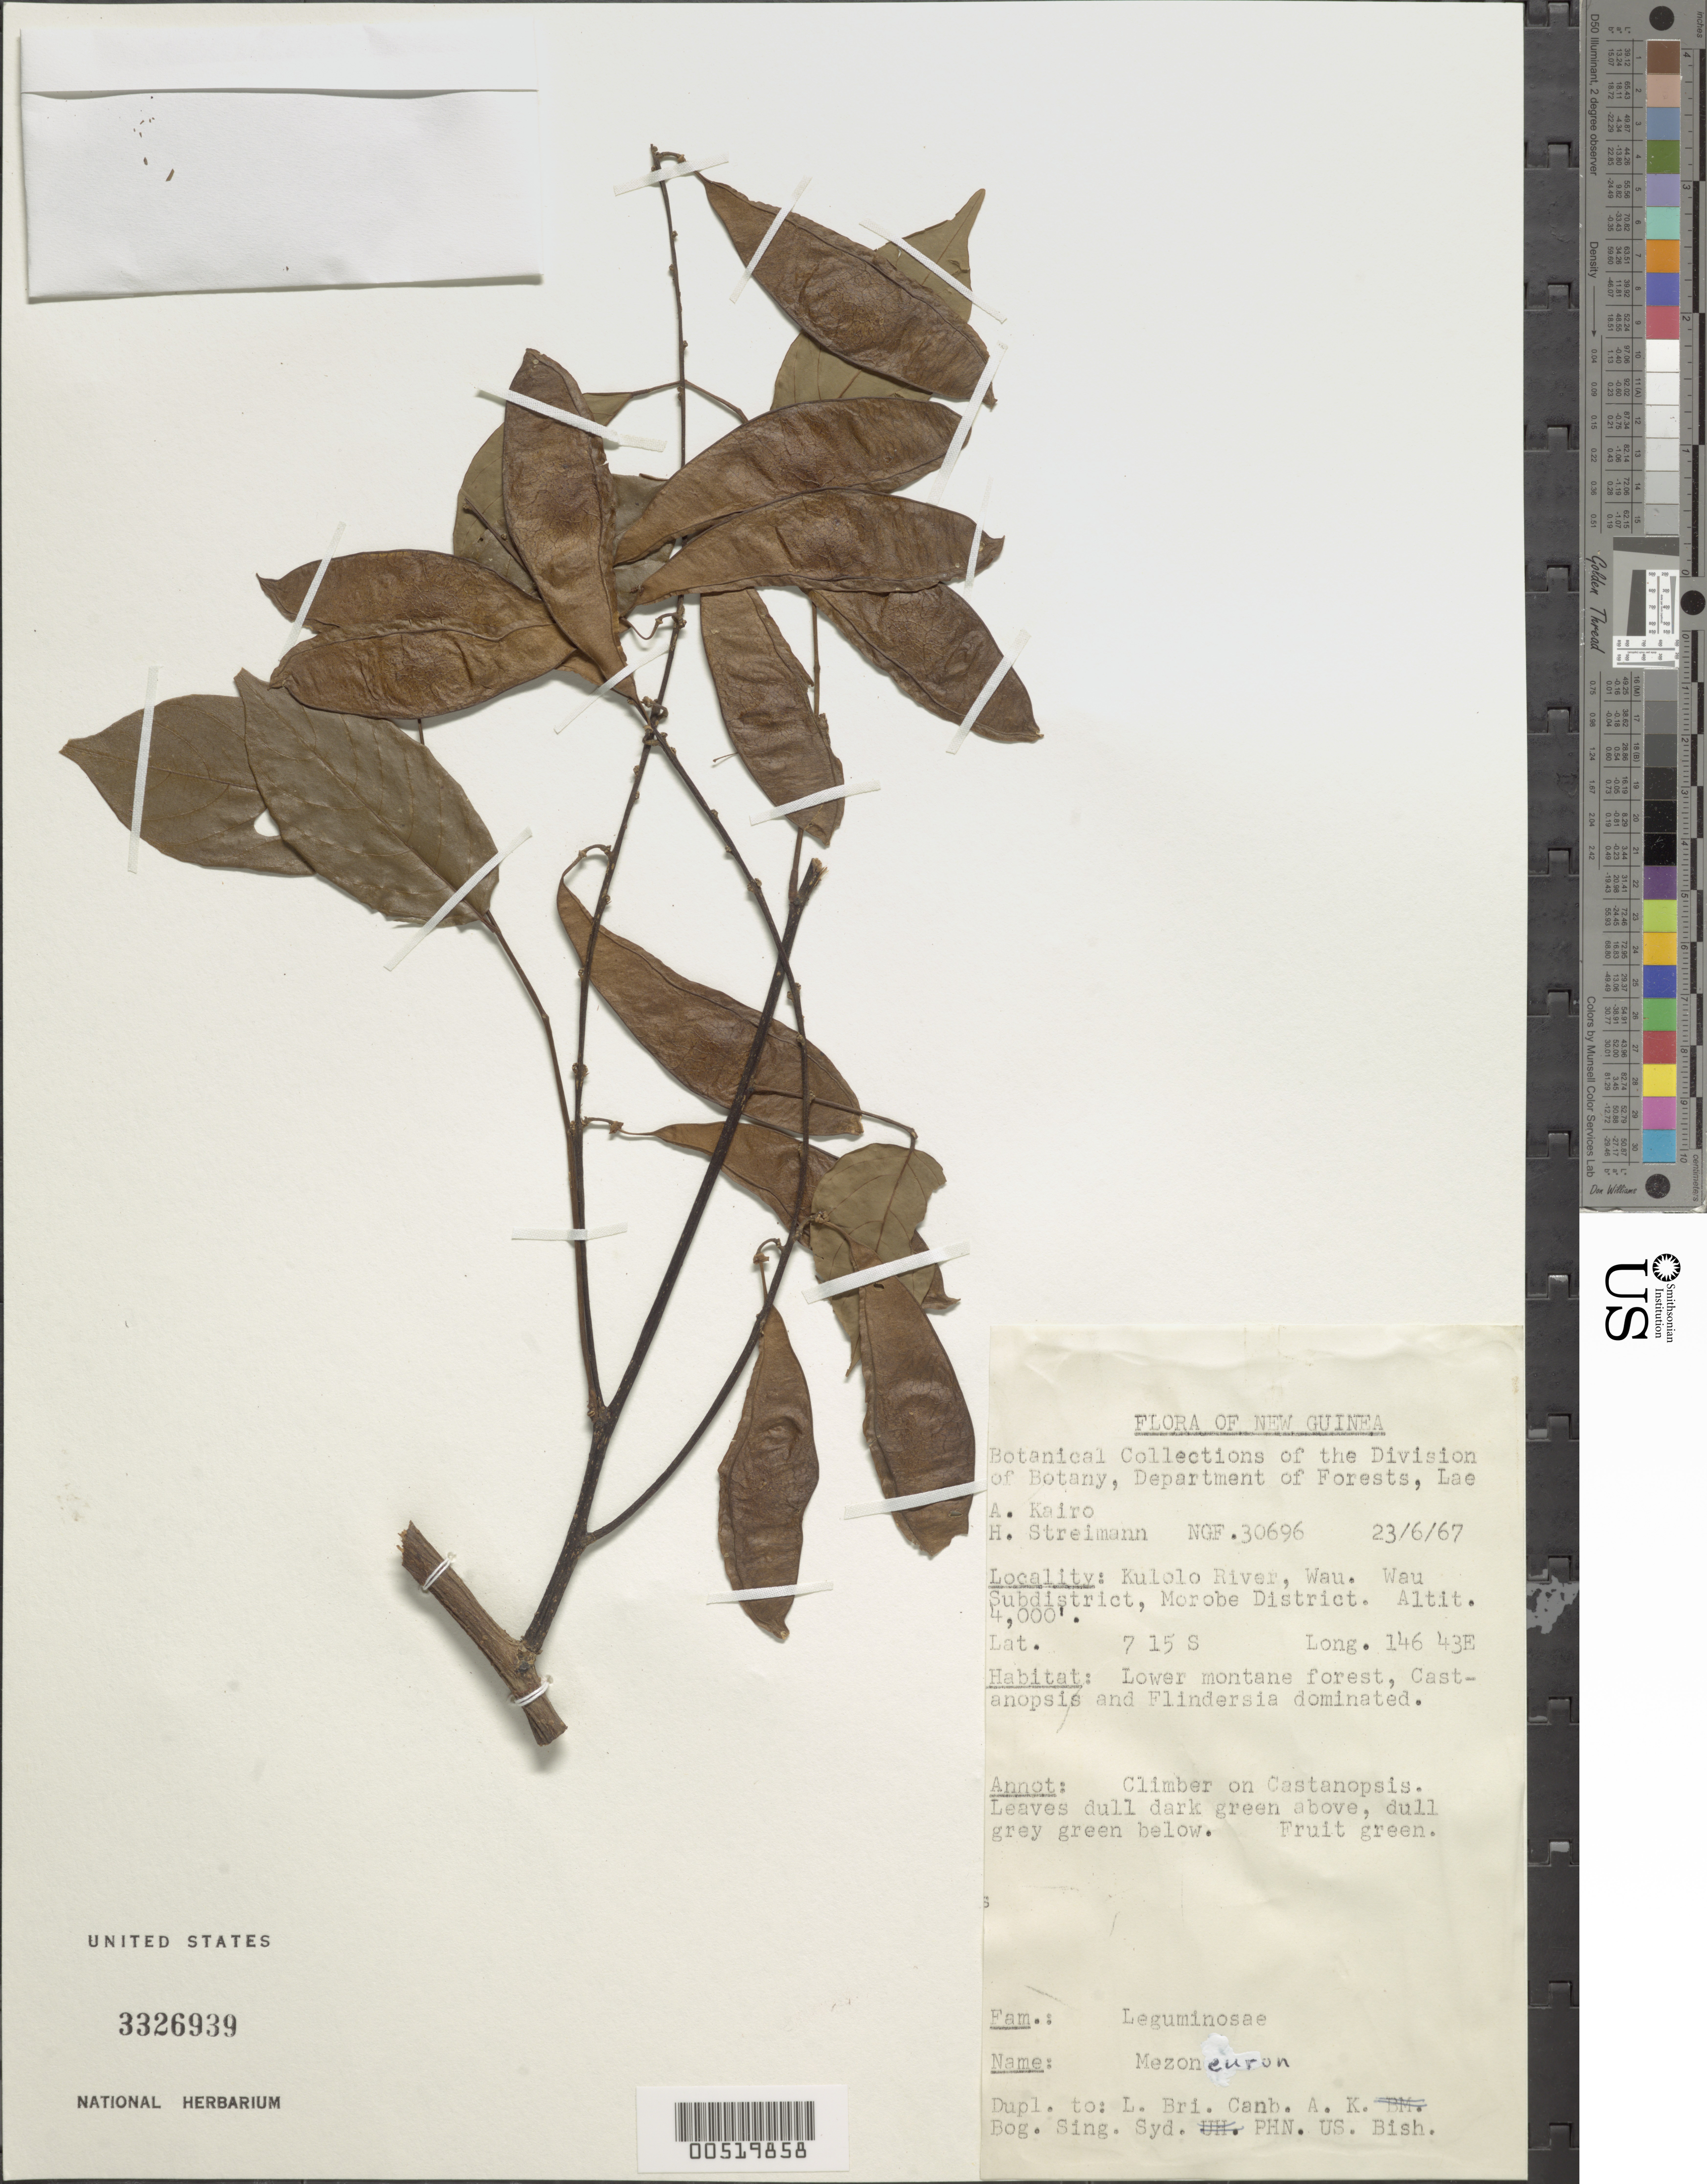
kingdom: Plantae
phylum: Tracheophyta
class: Magnoliopsida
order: Fabales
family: Fabaceae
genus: Mezoneuron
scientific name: Mezoneuron sp.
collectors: A. Kairo & H. Streimann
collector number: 30696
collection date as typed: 23 Jun 1967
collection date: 1967-06-23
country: Papua New Guinea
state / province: Morobe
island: New Guinea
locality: Kulolo river, wau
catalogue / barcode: US 3326939